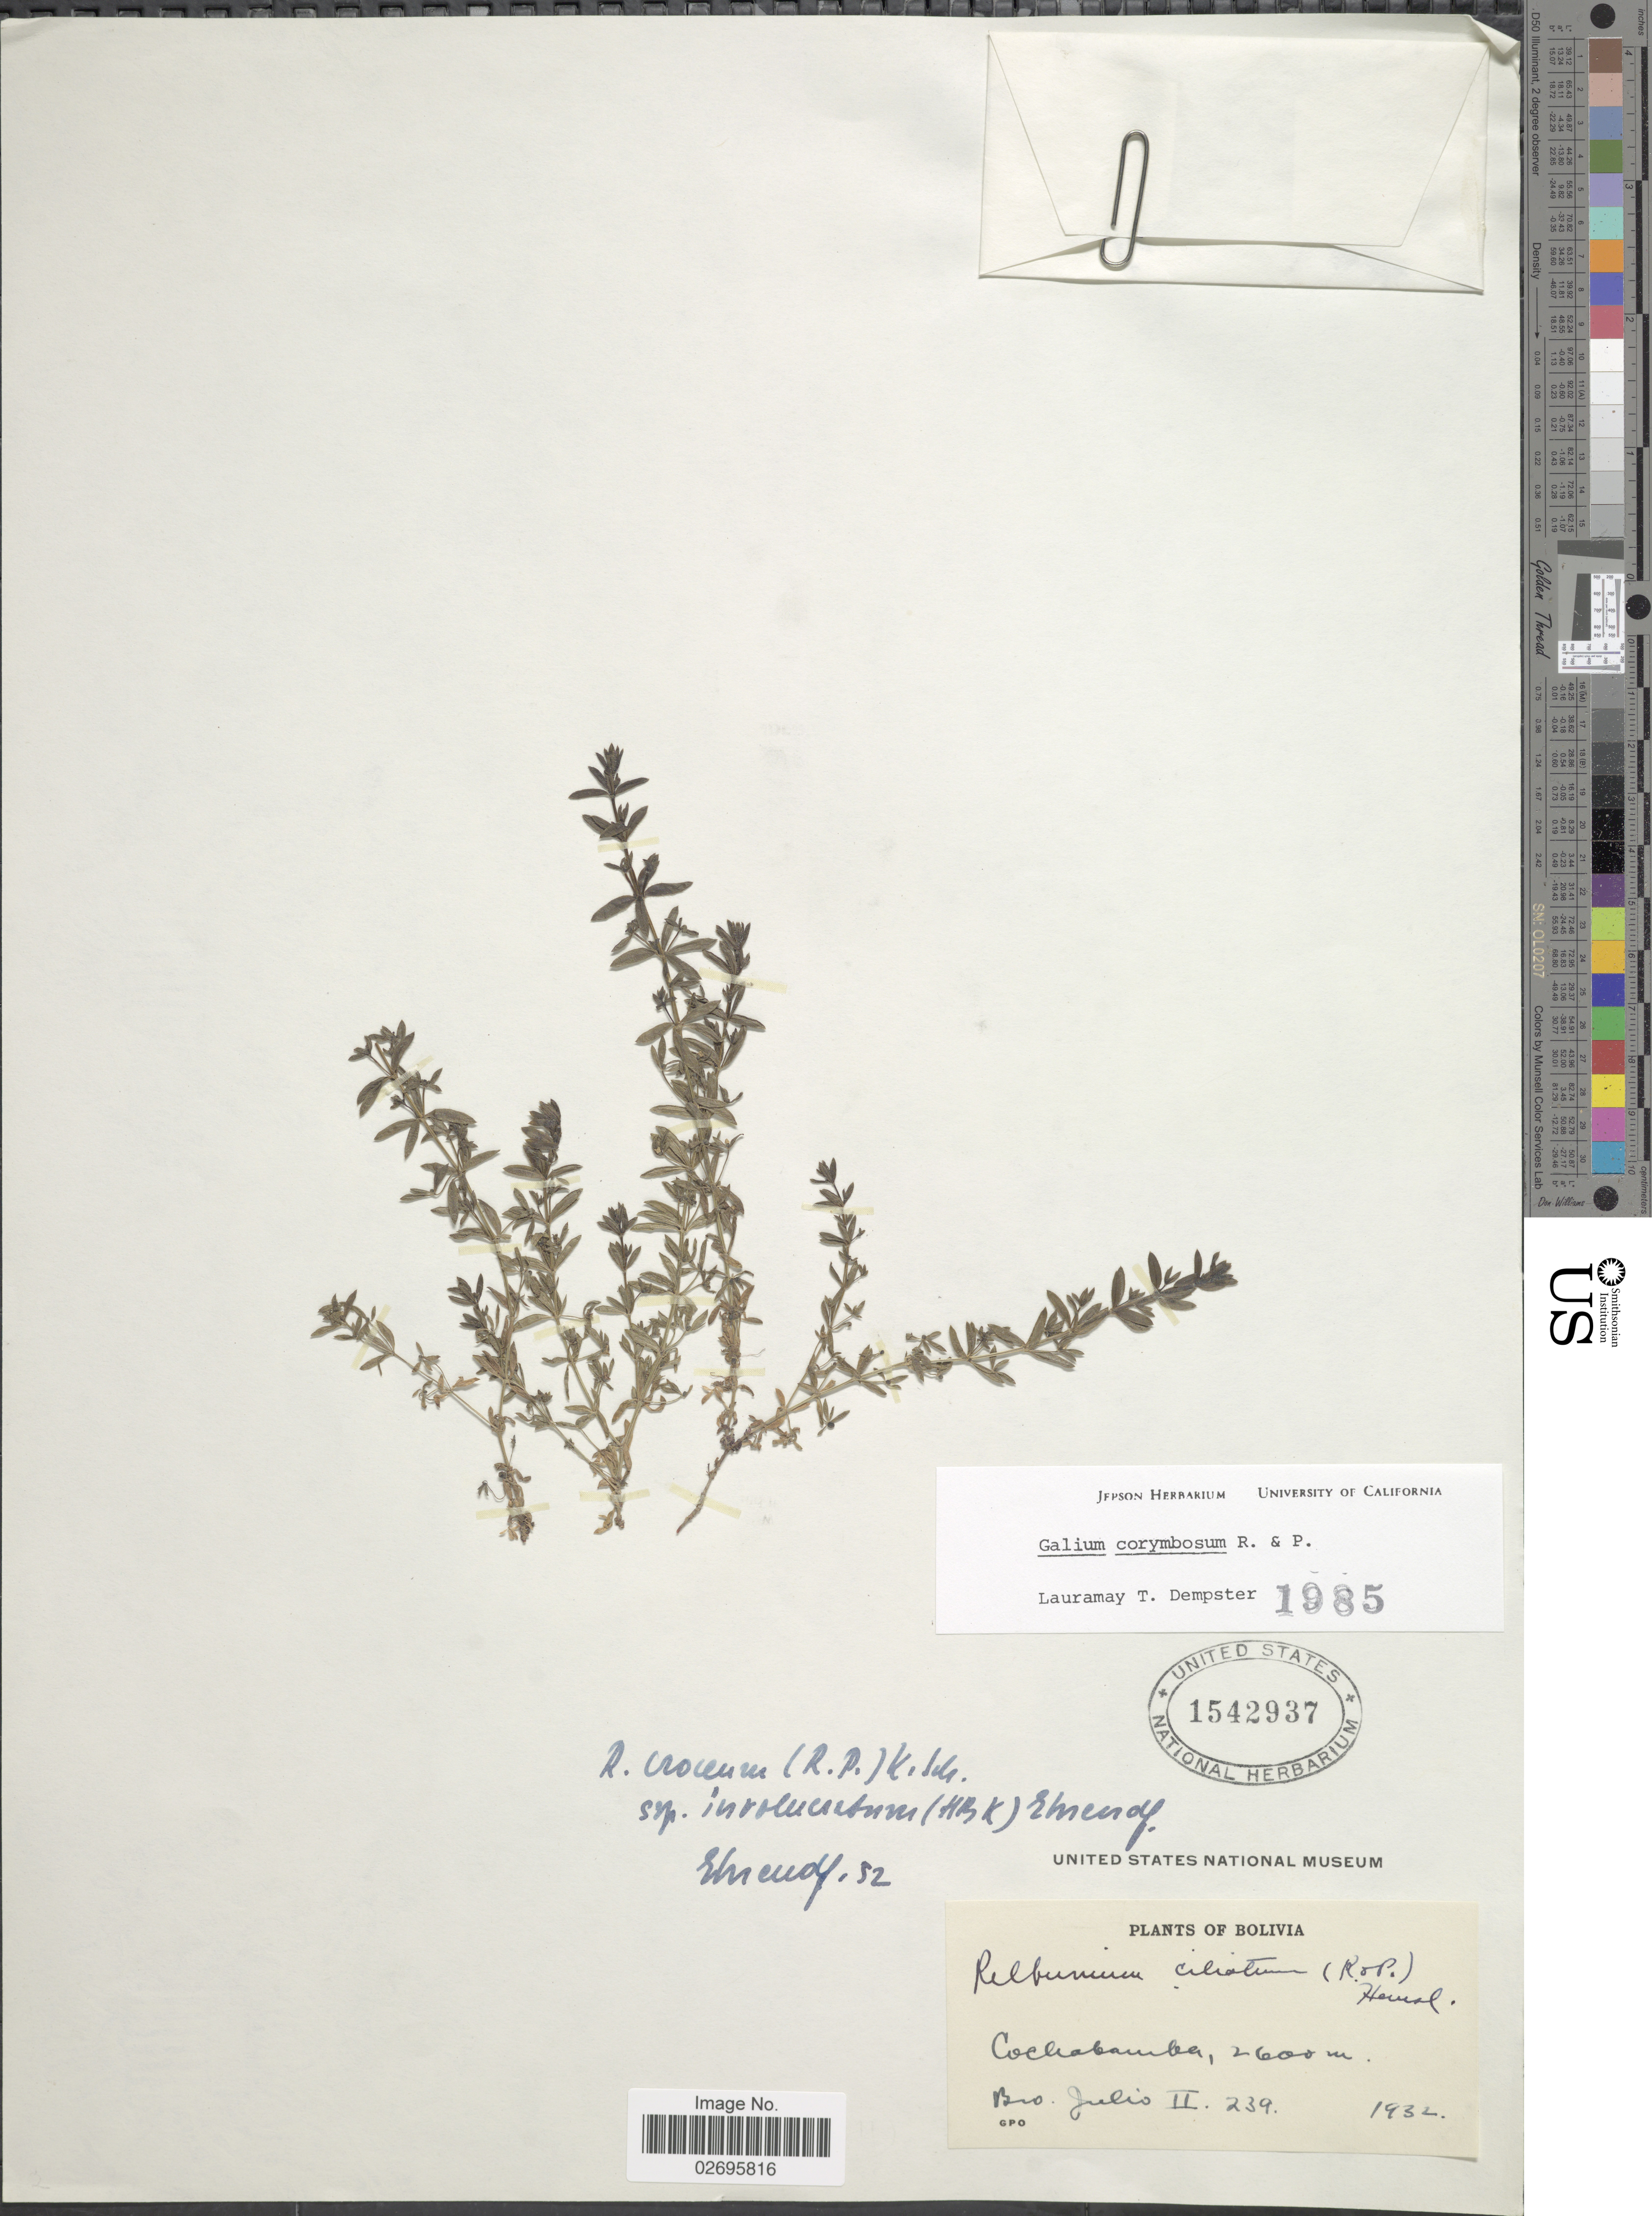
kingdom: Plantae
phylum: Tracheophyta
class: Magnoliopsida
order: Gentianales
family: Rubiaceae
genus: Galium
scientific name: Galium corymbosum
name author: Ruiz & Pav.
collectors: Bro. Julio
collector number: II. 239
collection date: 1932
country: Bolivia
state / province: Cochabamba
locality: Cochabamba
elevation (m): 2600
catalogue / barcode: US 1542937